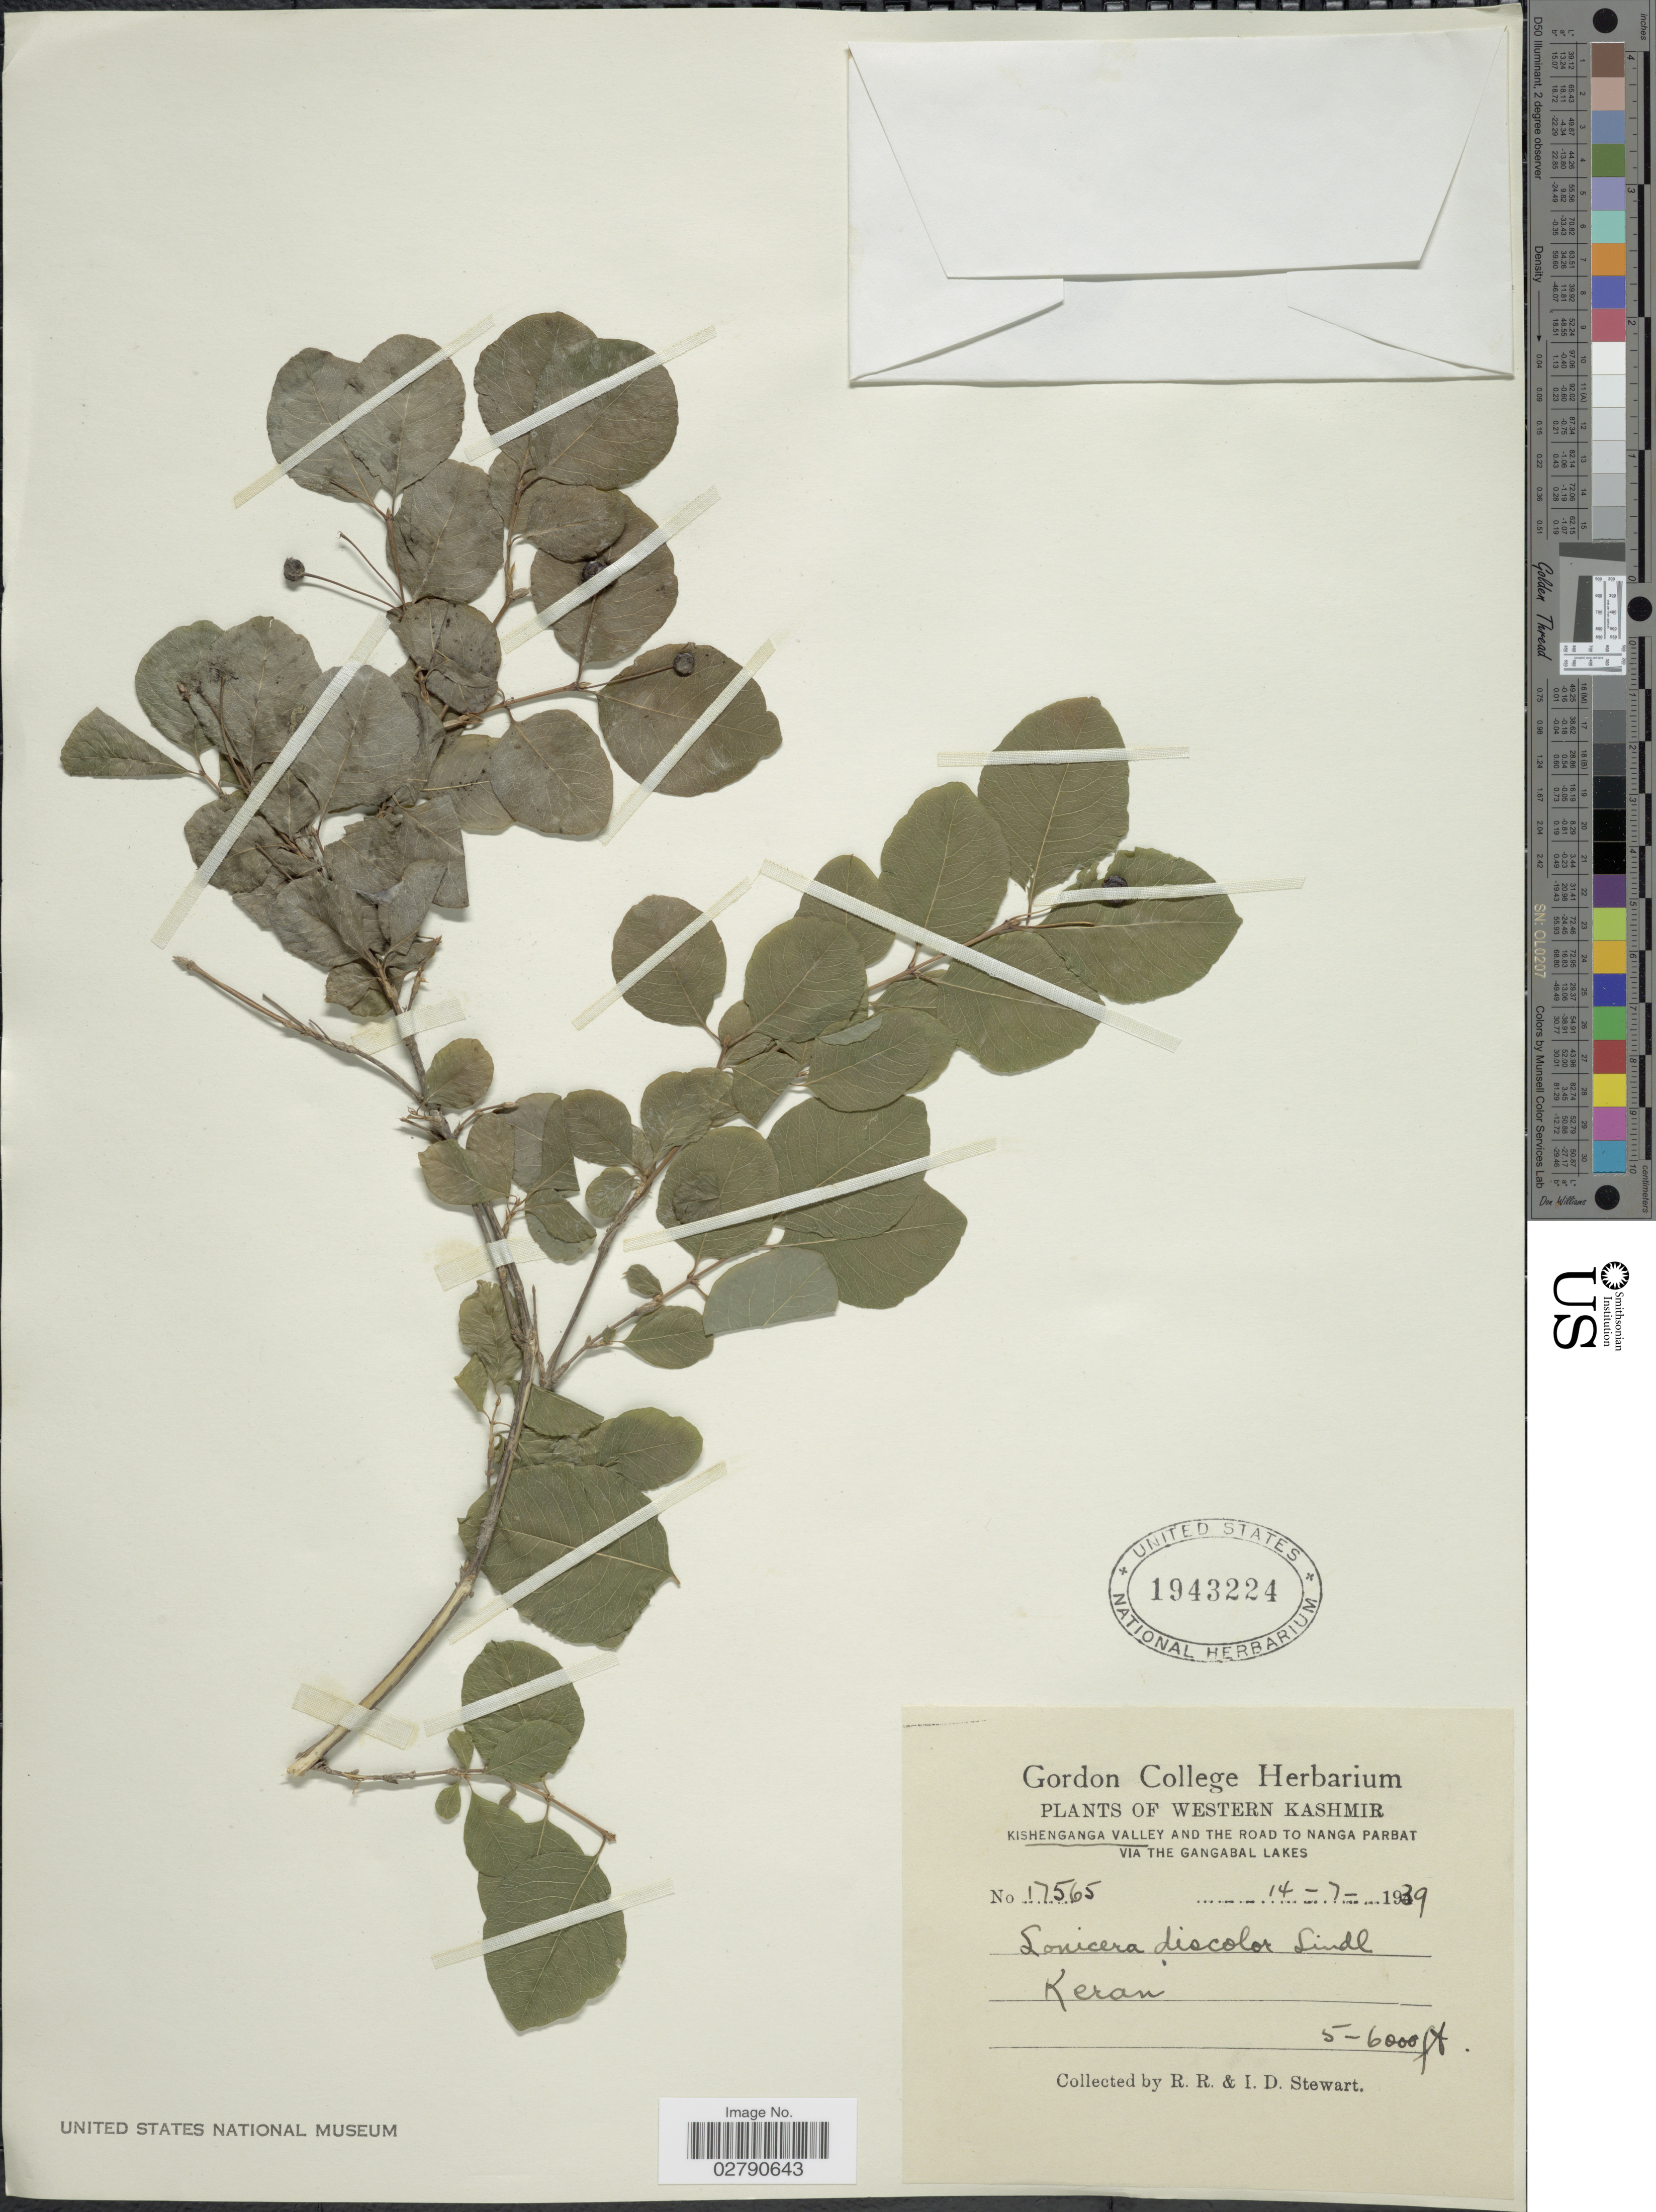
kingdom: Plantae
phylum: Tracheophyta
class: Magnoliopsida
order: Dipsacales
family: Caprifoliaceae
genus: Lonicera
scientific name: Lonicera discolor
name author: Lindl.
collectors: R. R. Stewart & I. Stewart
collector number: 17565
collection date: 1939-07-14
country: India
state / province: Jammu and Kashmir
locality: Western Kashmir. Keran. Kishenganga Valley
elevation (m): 1524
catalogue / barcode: US 1943224